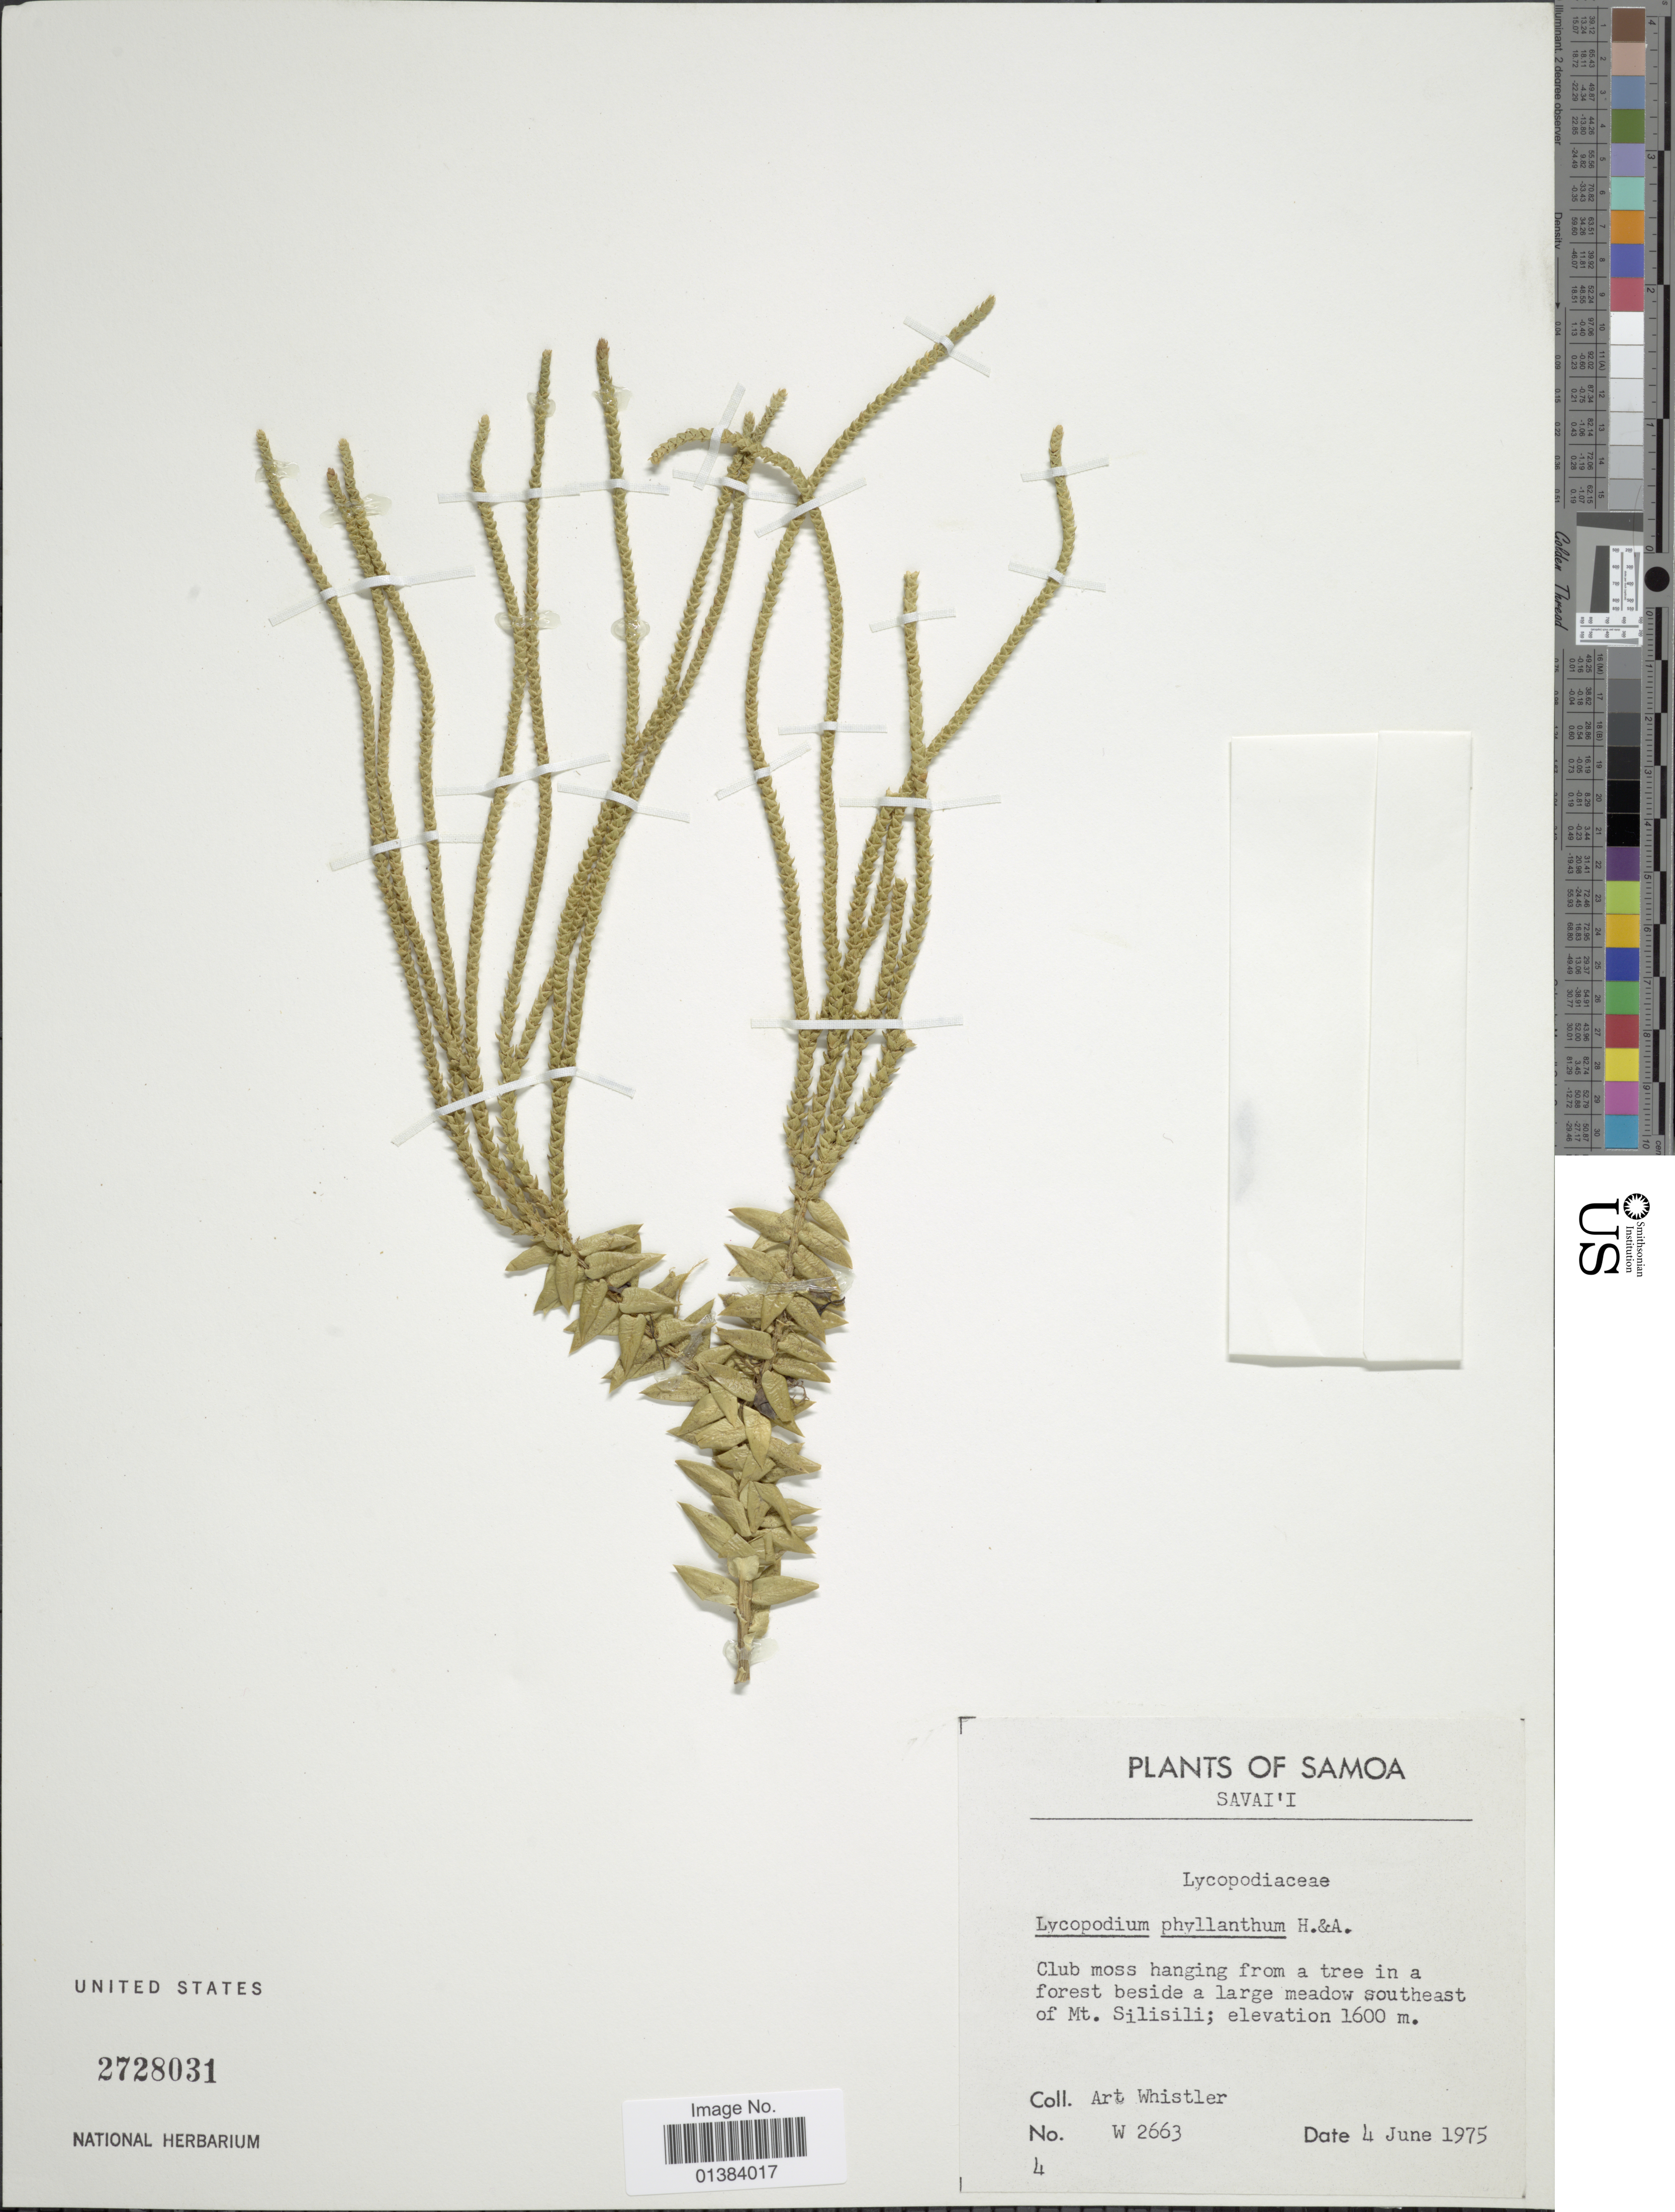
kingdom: Plantae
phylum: Tracheophyta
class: Lycopodiopsida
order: Lycopodiales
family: Lycopodiaceae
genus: Phlegmariurus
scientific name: Phlegmariurus phyllanthus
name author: (Hook. & Arn.) R.D. Dixit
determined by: Field, A. R.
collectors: A. Whistler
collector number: W 2663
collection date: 1975-06-04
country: Samoa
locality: Savai'I. Club moss hanging from a tree in a forest beside a large meadow southeast of Mt. Silisili.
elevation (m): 1600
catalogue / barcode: US 2728031